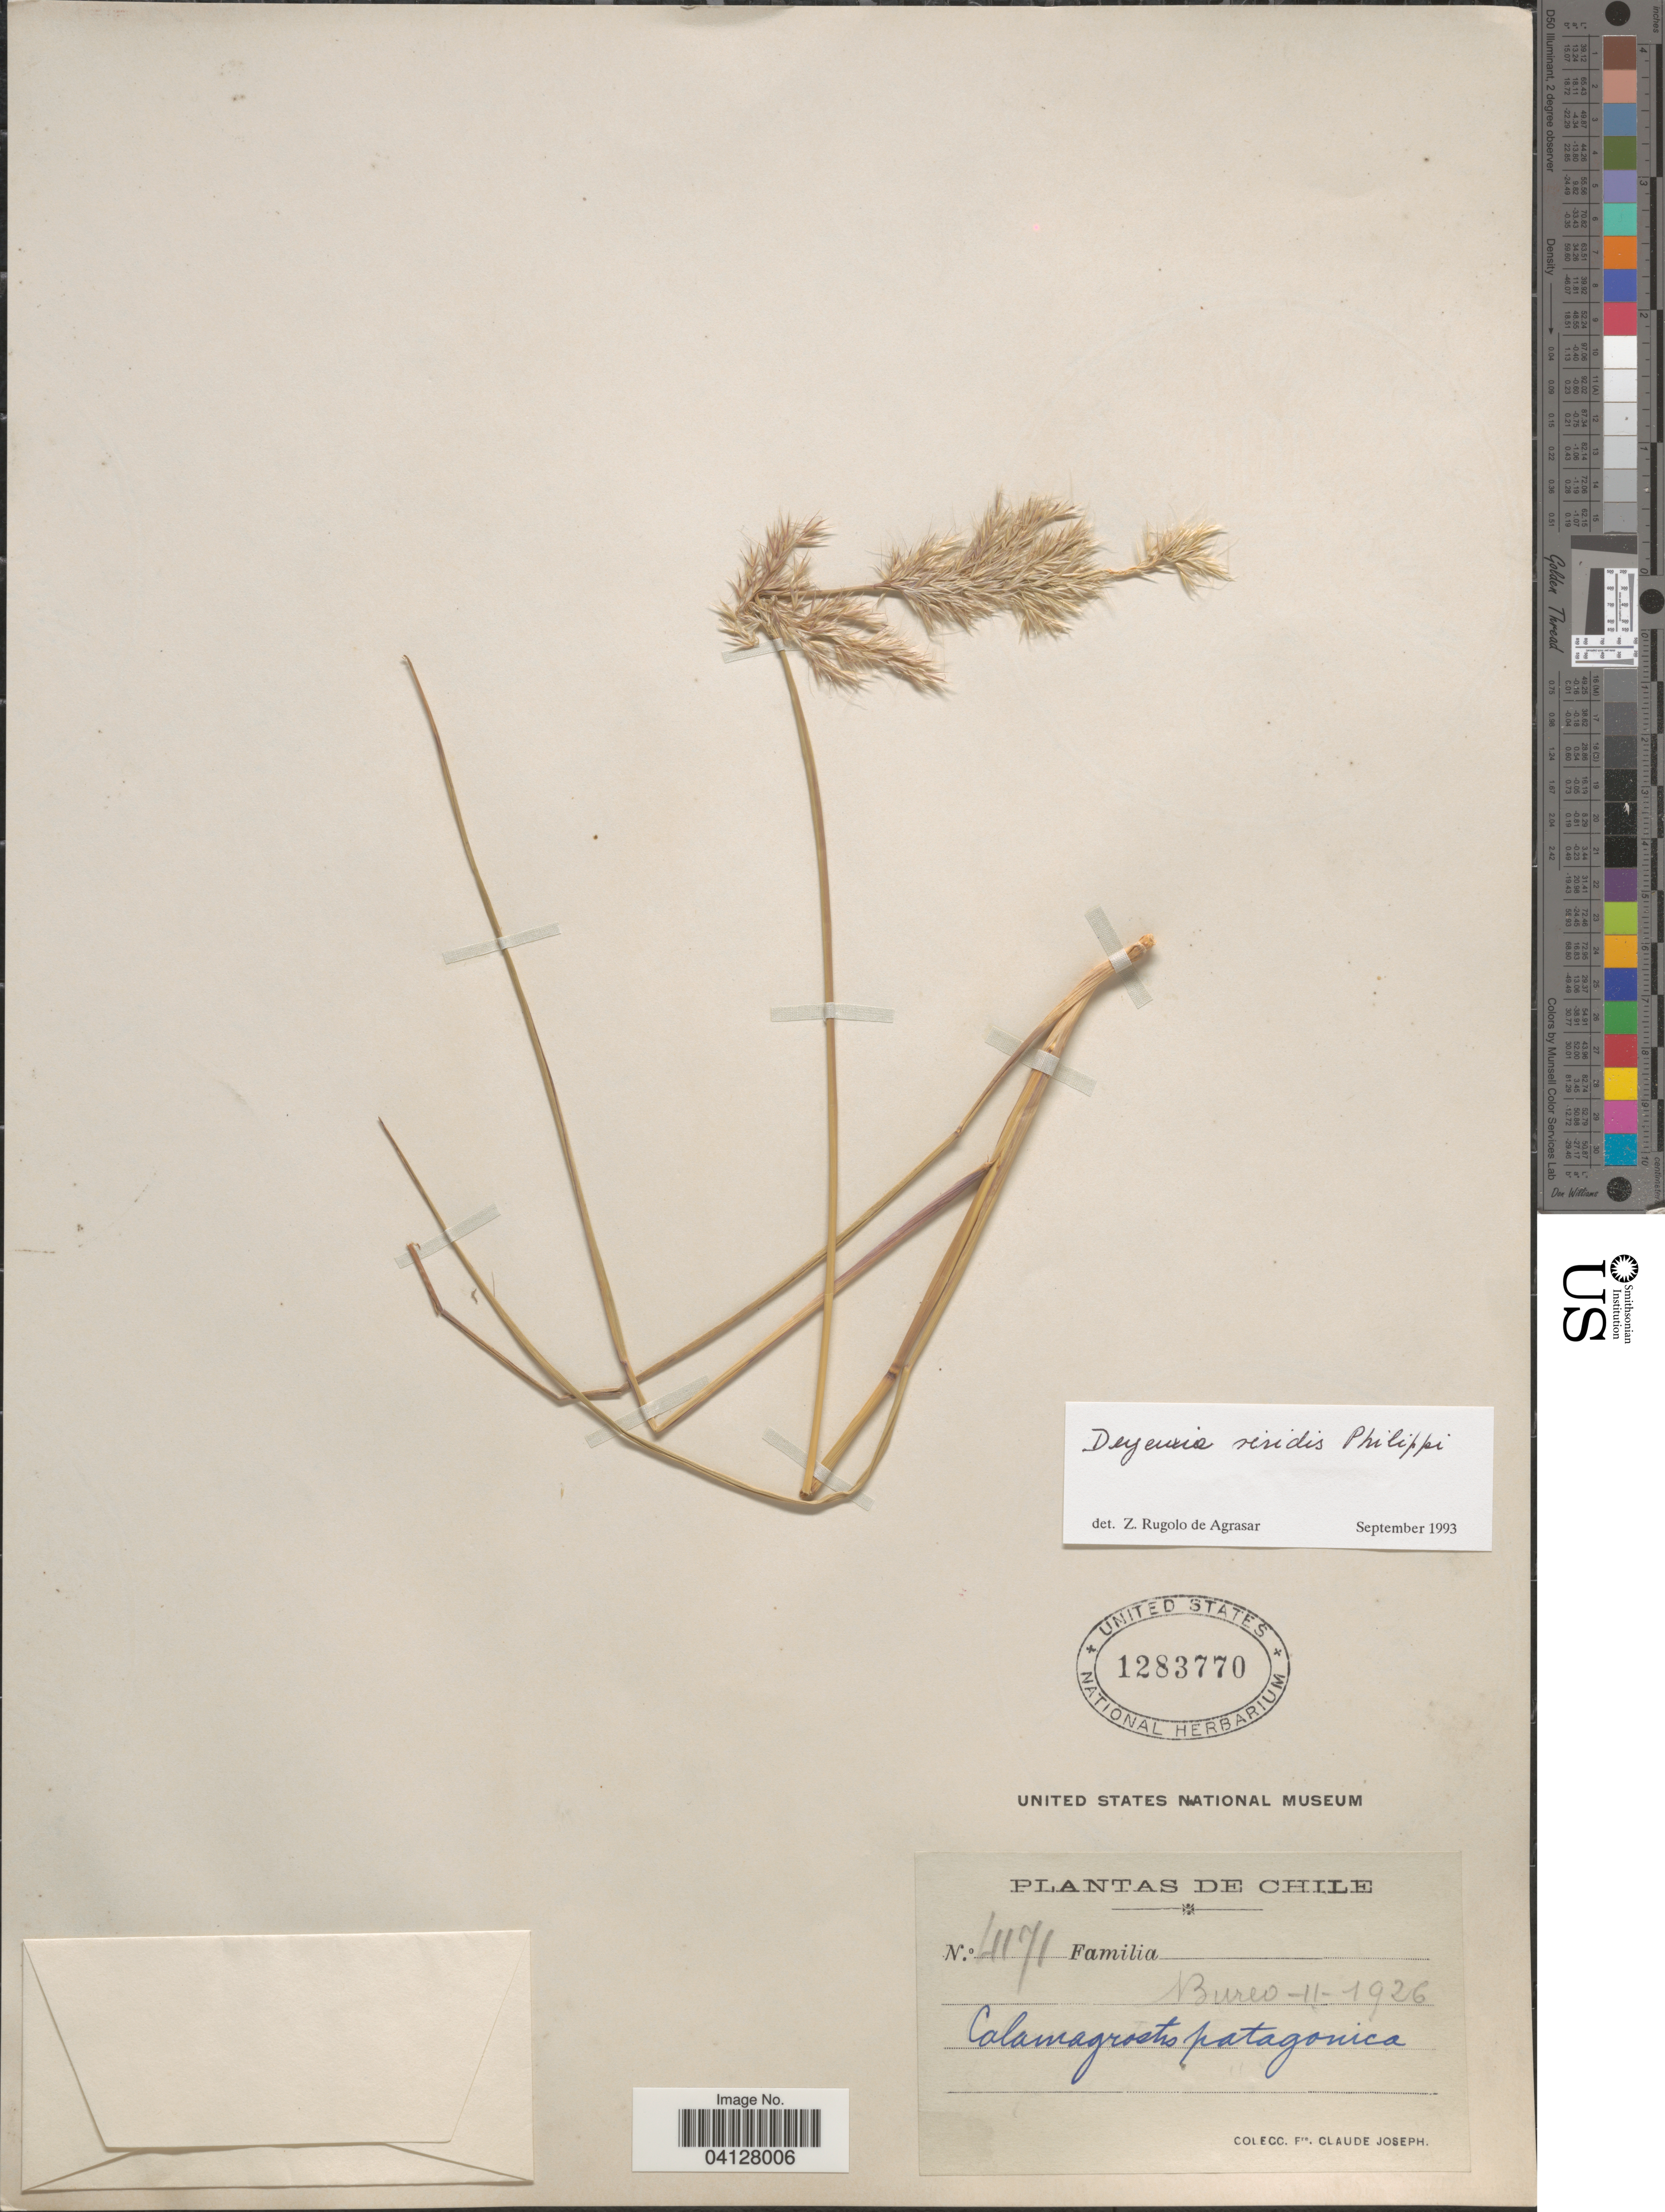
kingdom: Plantae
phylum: Tracheophyta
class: Liliopsida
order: Poales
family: Poaceae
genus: Deyeuxia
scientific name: Deyeuxia viridis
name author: Phil.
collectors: Bro. Claude-Joseph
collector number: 4171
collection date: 1926-01-11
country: Chile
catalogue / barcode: US 1283770